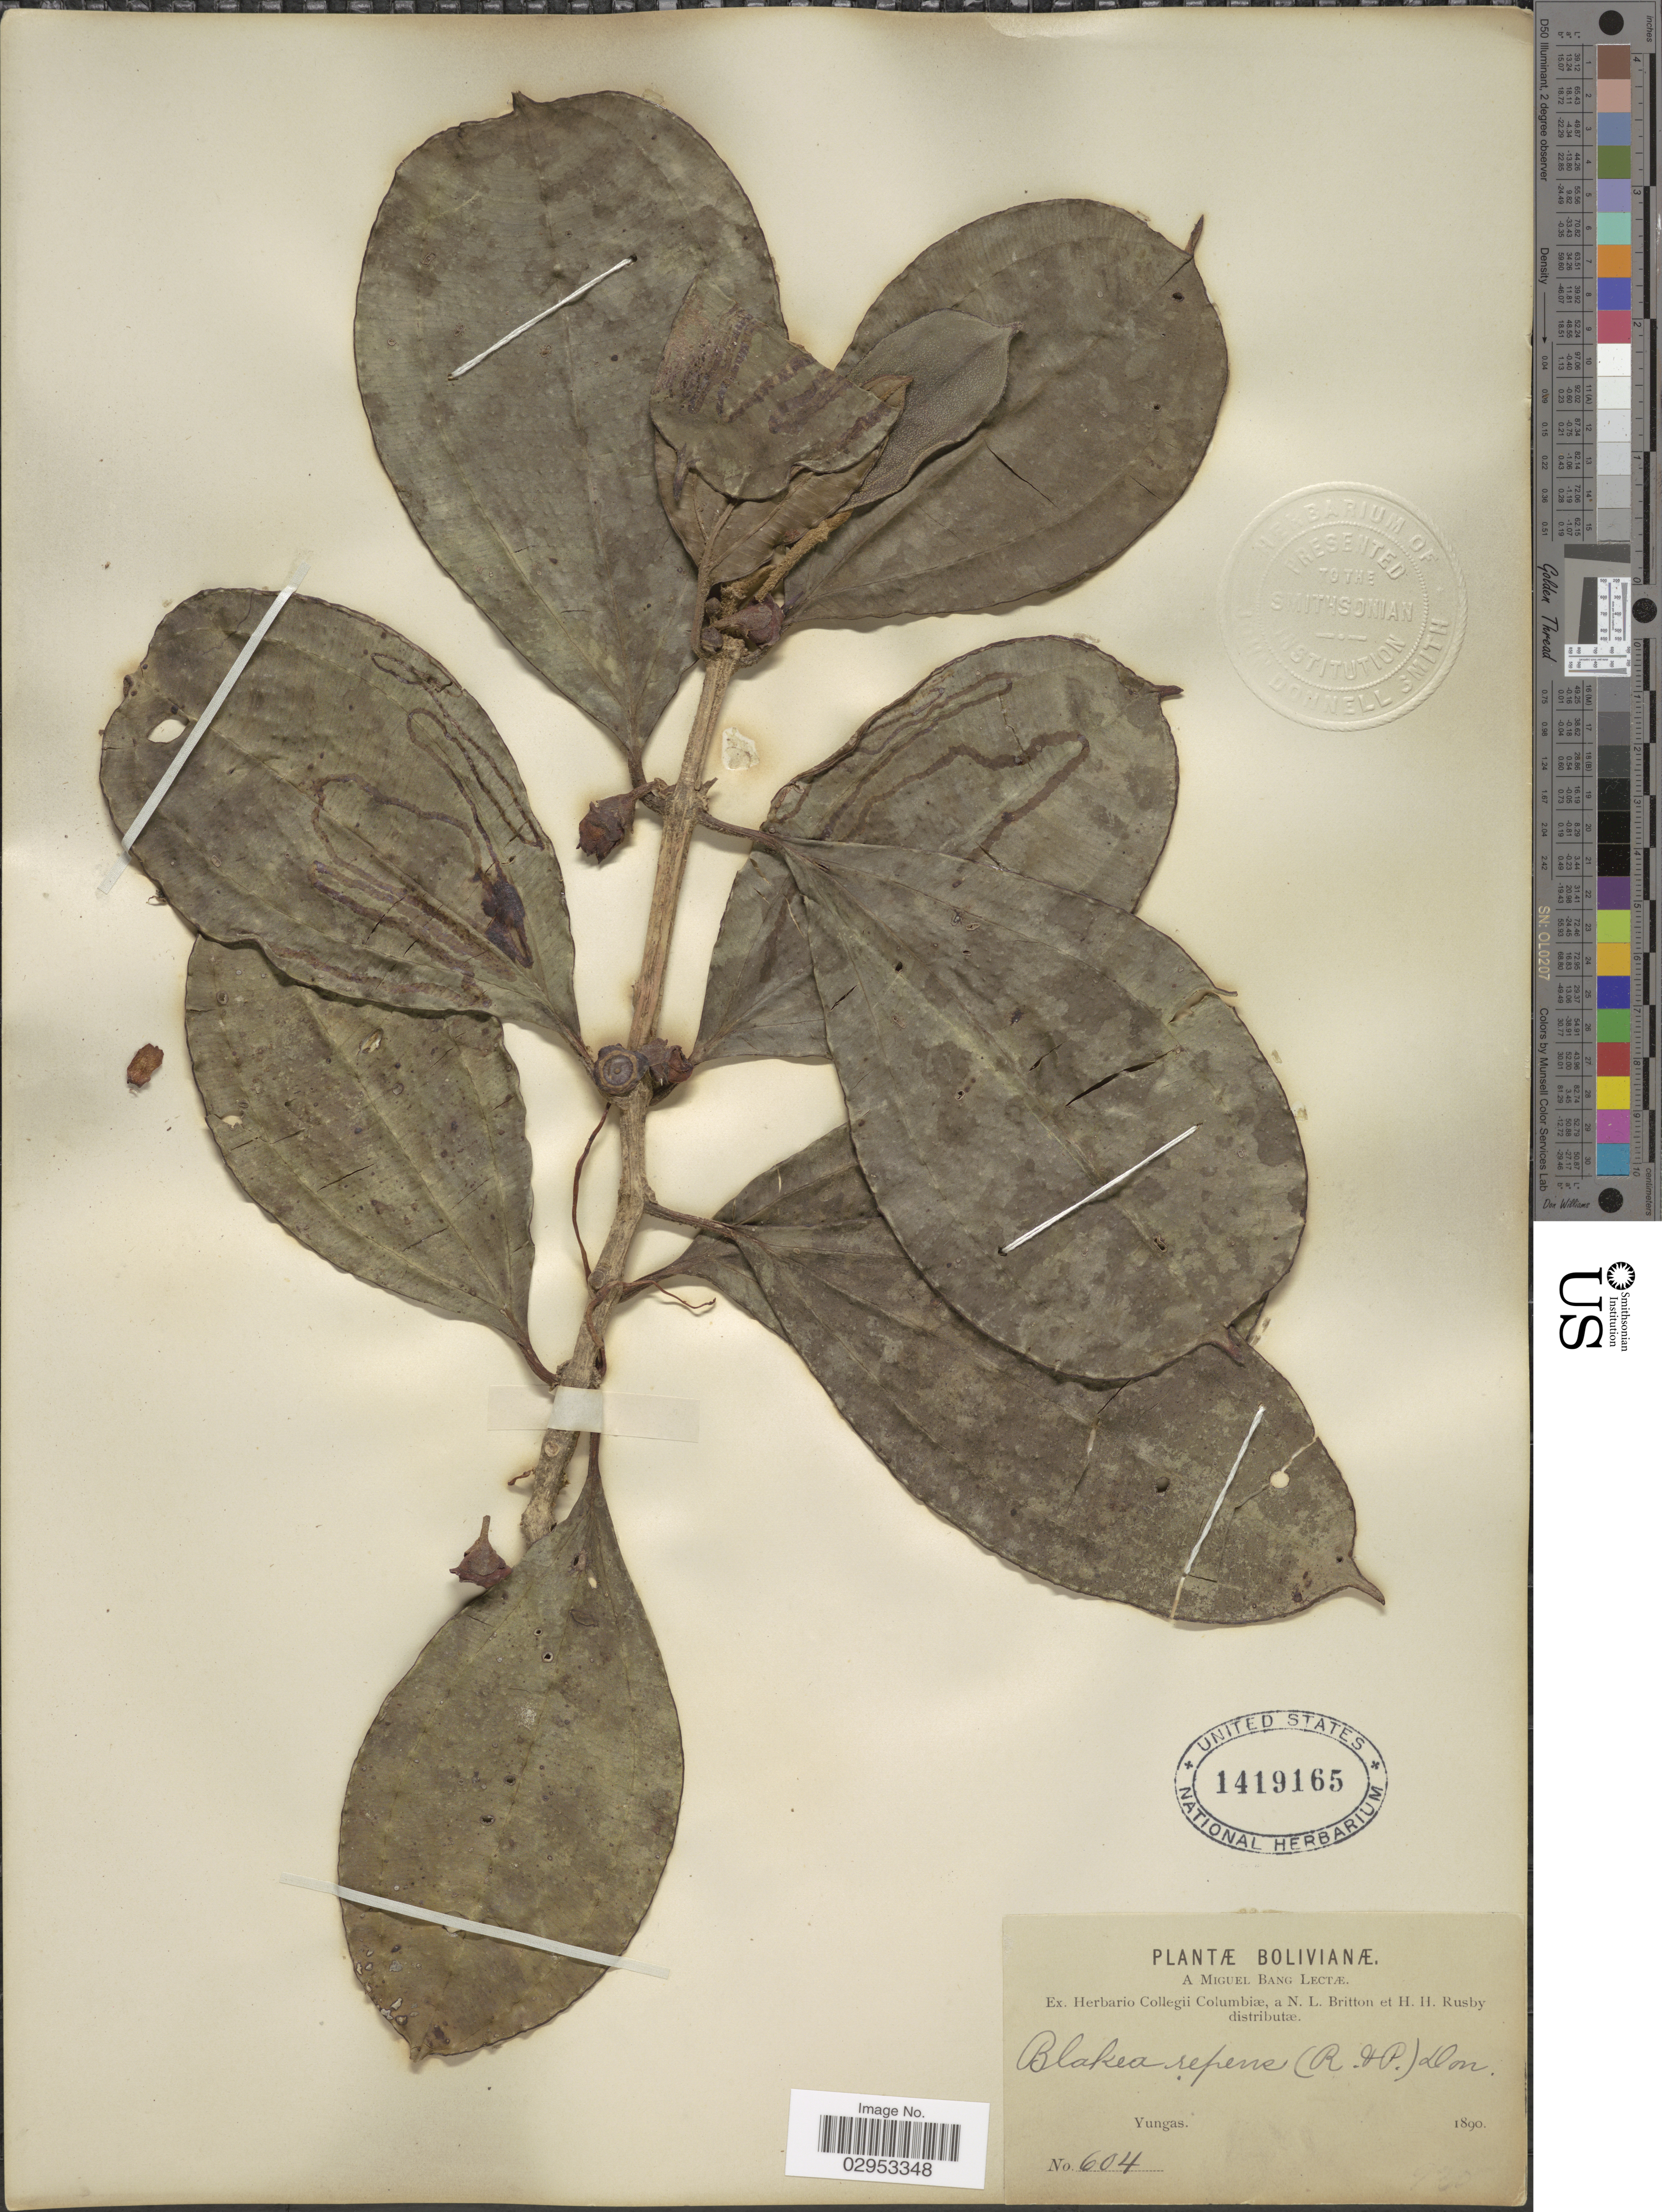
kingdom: Plantae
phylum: Tracheophyta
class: Magnoliopsida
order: Myrtales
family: Melastomataceae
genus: Blakea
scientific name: Blakea repens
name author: (Ruiz & Pav.) D. Don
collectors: M. Bang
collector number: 604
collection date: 1890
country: Bolivia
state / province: La Paz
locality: Bolivianæ. Yungas.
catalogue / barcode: US 1419165